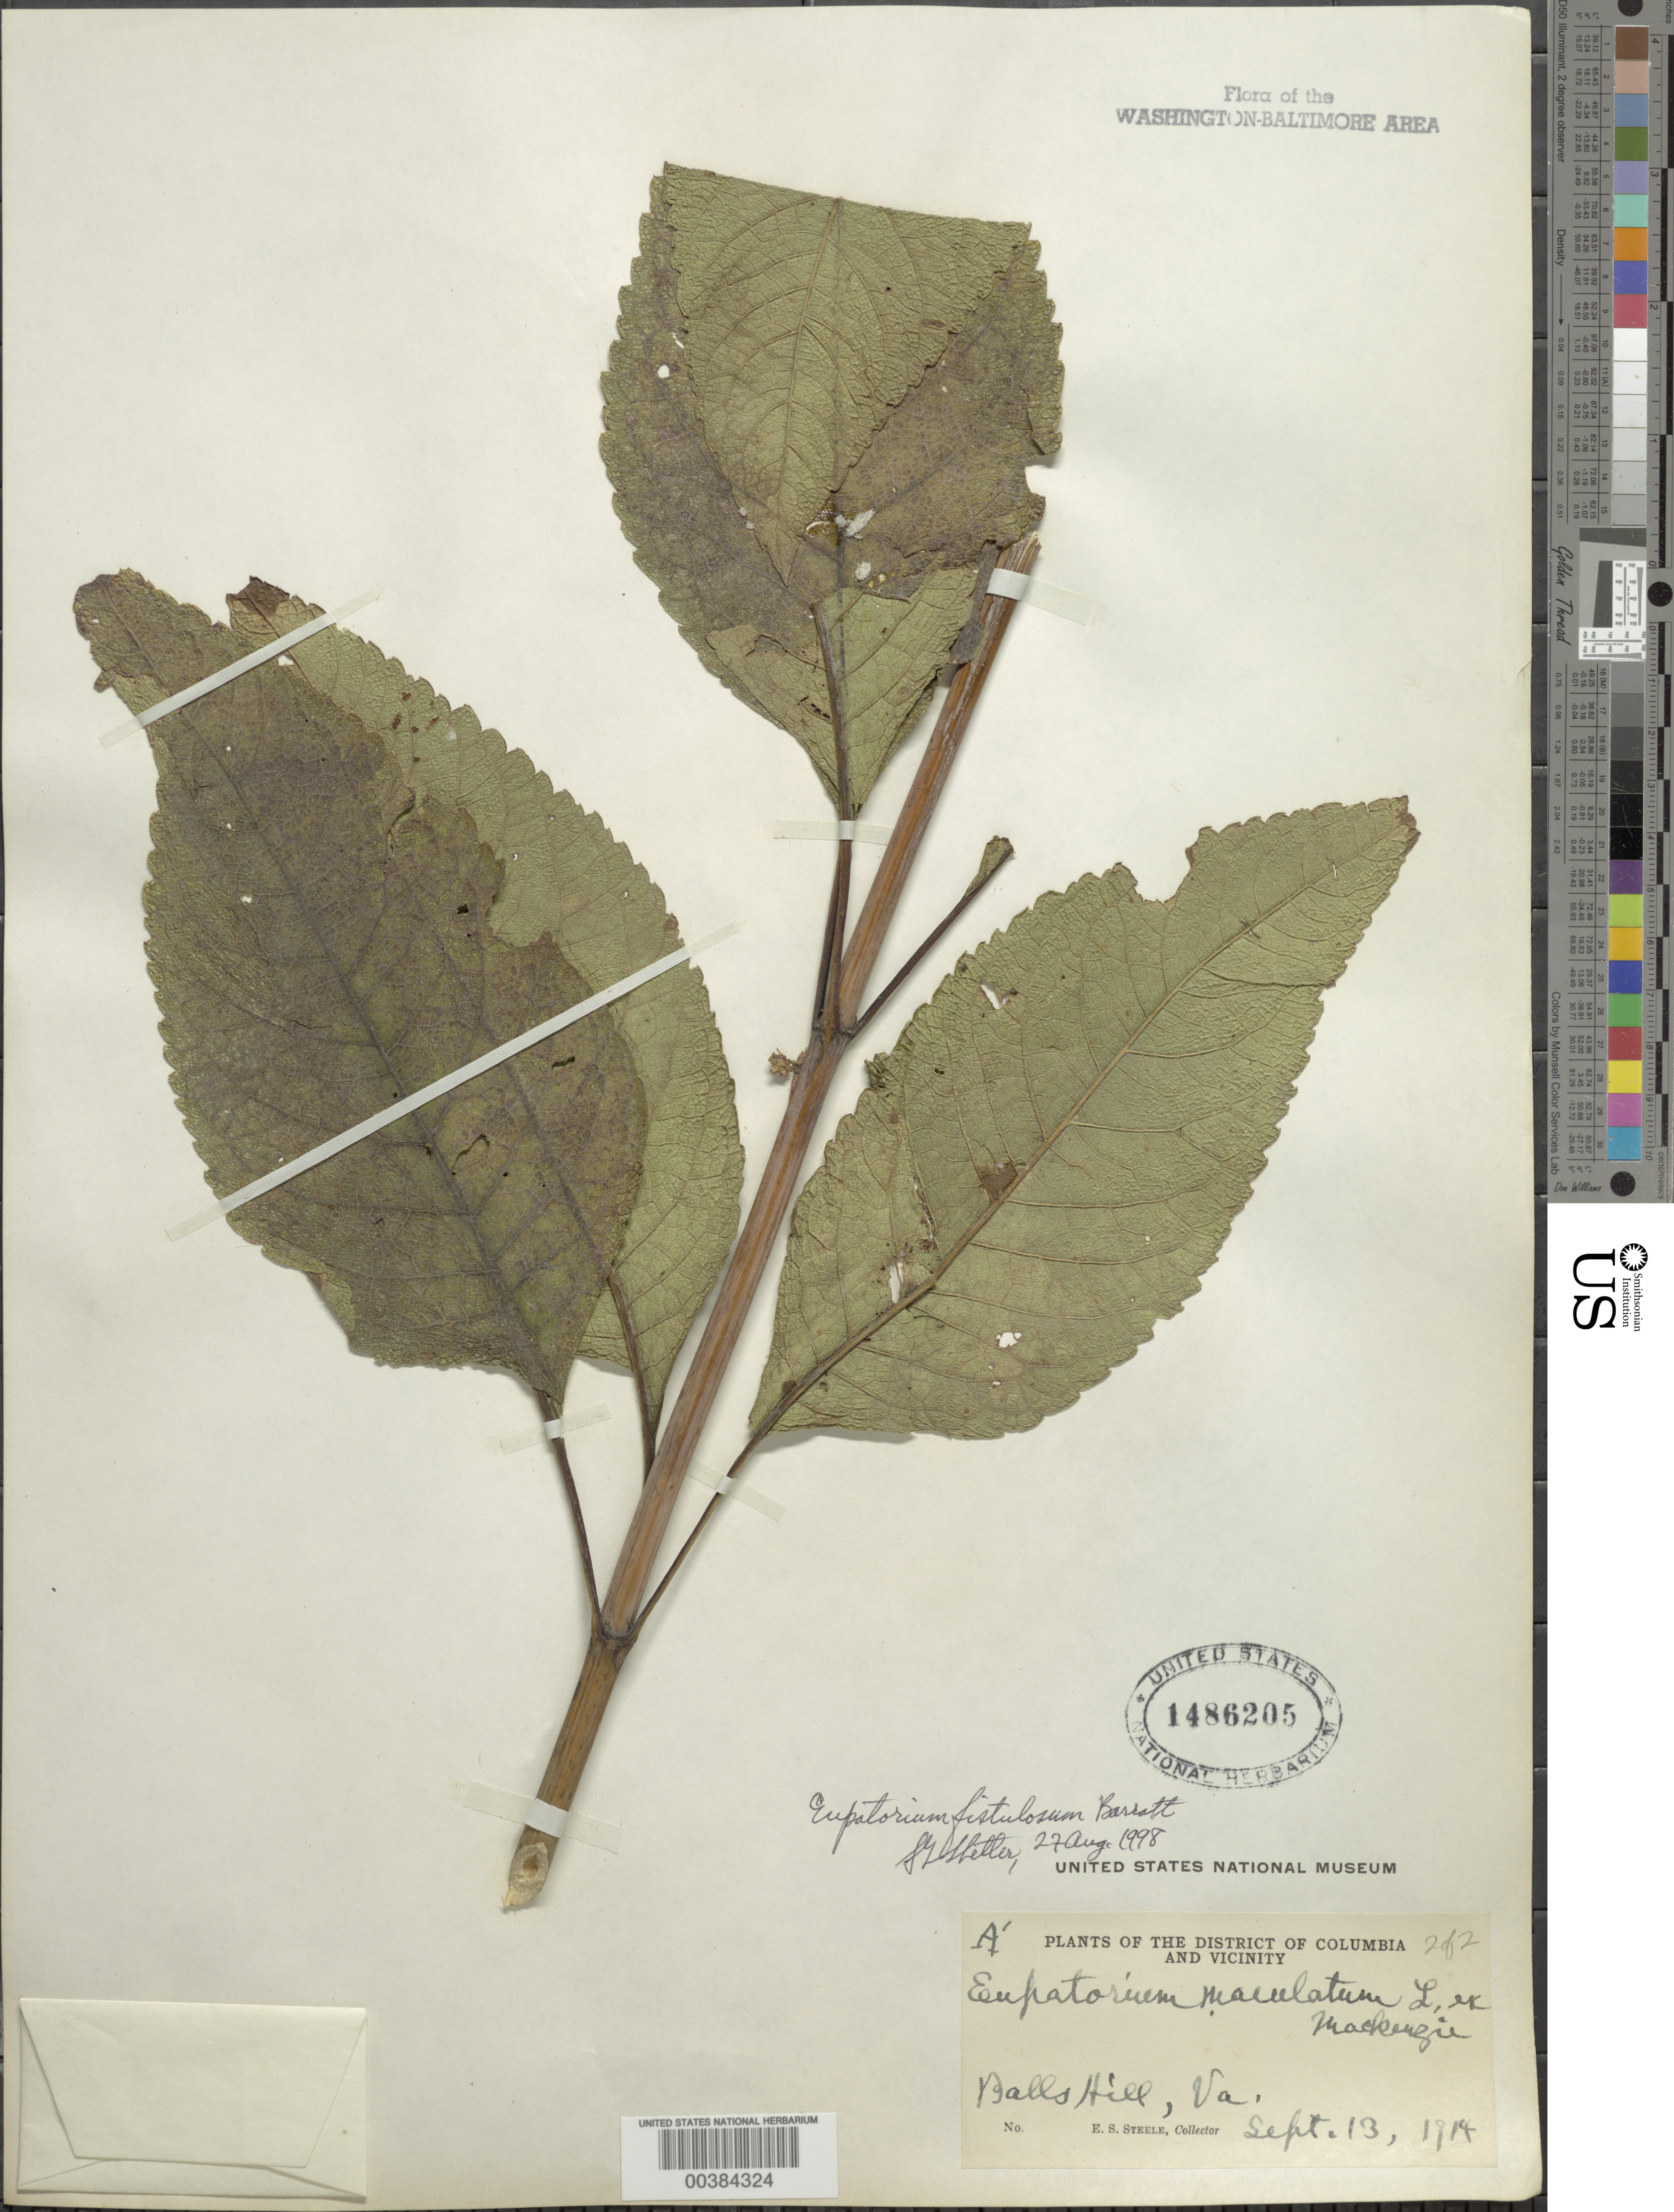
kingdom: Plantae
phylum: Tracheophyta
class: Magnoliopsida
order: Asterales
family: Asteraceae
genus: Eupatorium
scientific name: Eupatorium fistulosum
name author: Barratt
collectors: E. Steele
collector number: A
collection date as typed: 13 Sep 1914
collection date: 1914-09-13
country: United States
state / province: Virginia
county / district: Fairfax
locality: Balls Hill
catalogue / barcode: US 1486205